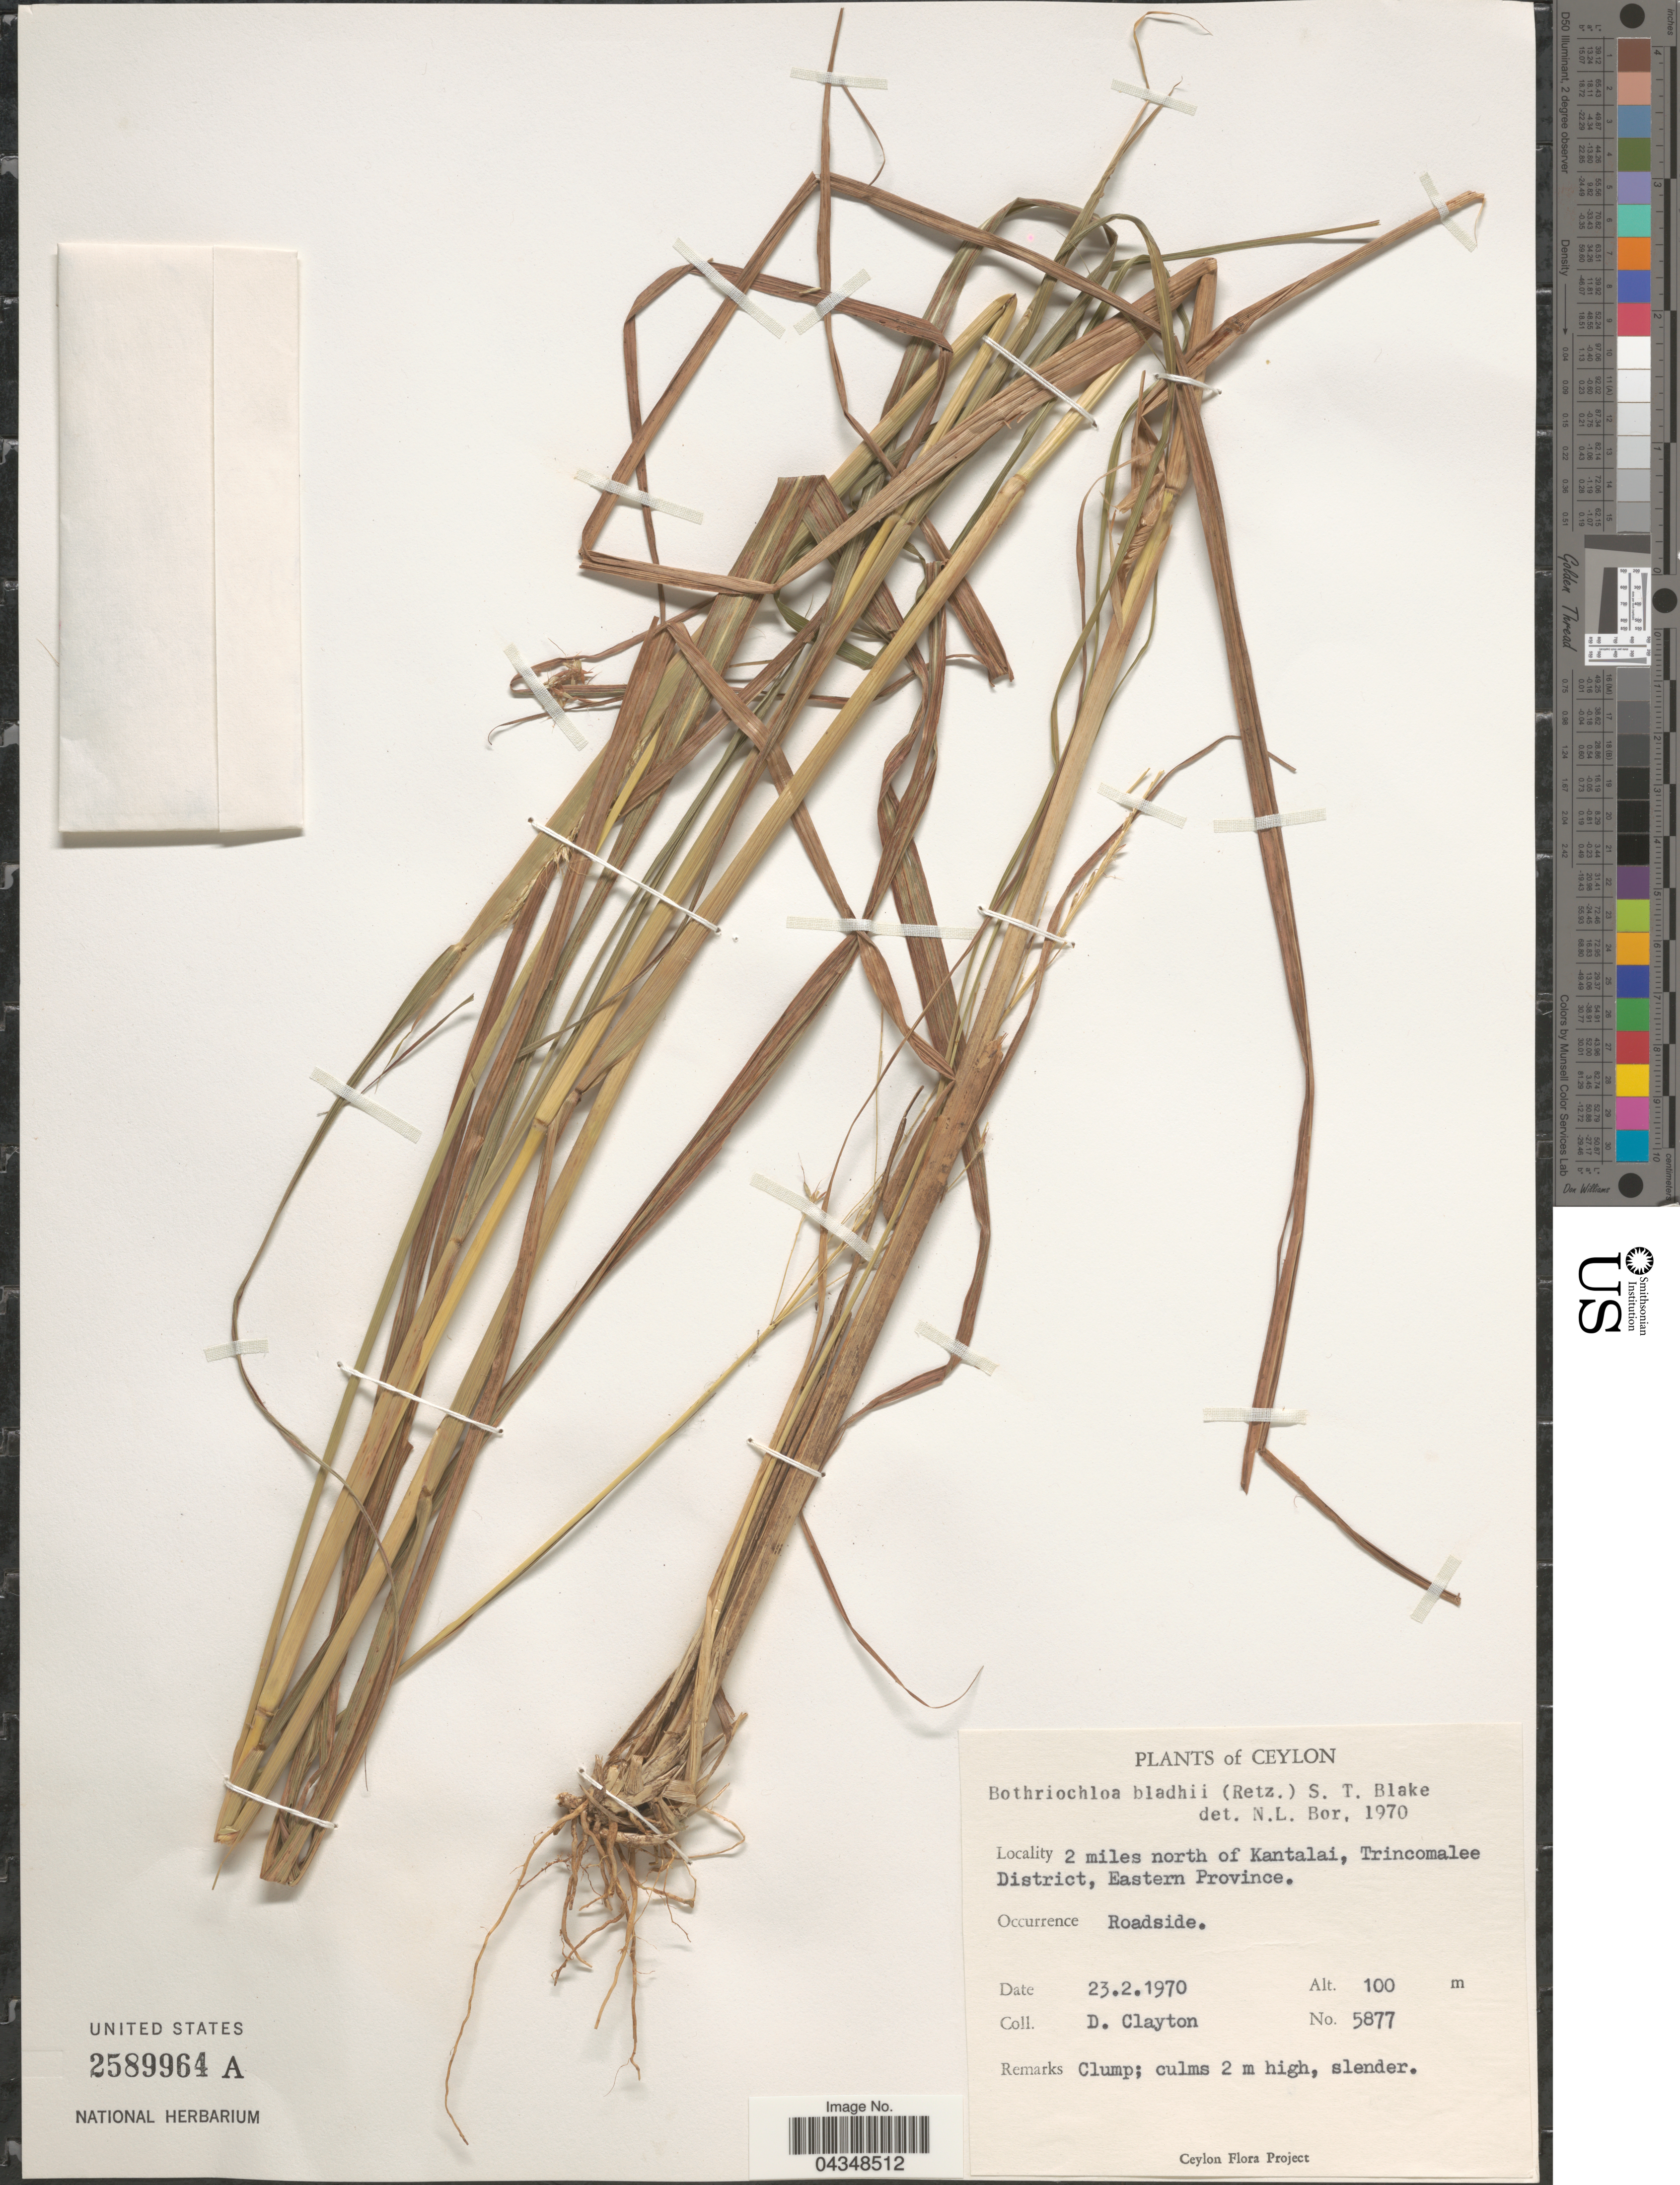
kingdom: Plantae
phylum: Tracheophyta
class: Liliopsida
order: Poales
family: Poaceae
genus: Bothriochloa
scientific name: Bothriochloa bladhii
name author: (Retz.) S.T. Blake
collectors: D. Clayton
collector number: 5877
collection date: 1970-02-23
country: Sri Lanka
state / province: Eastern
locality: Ceylon. 2 miles north of Kantalai, Trincomalee District, Eastern Province.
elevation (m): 100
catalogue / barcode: US 2589964A